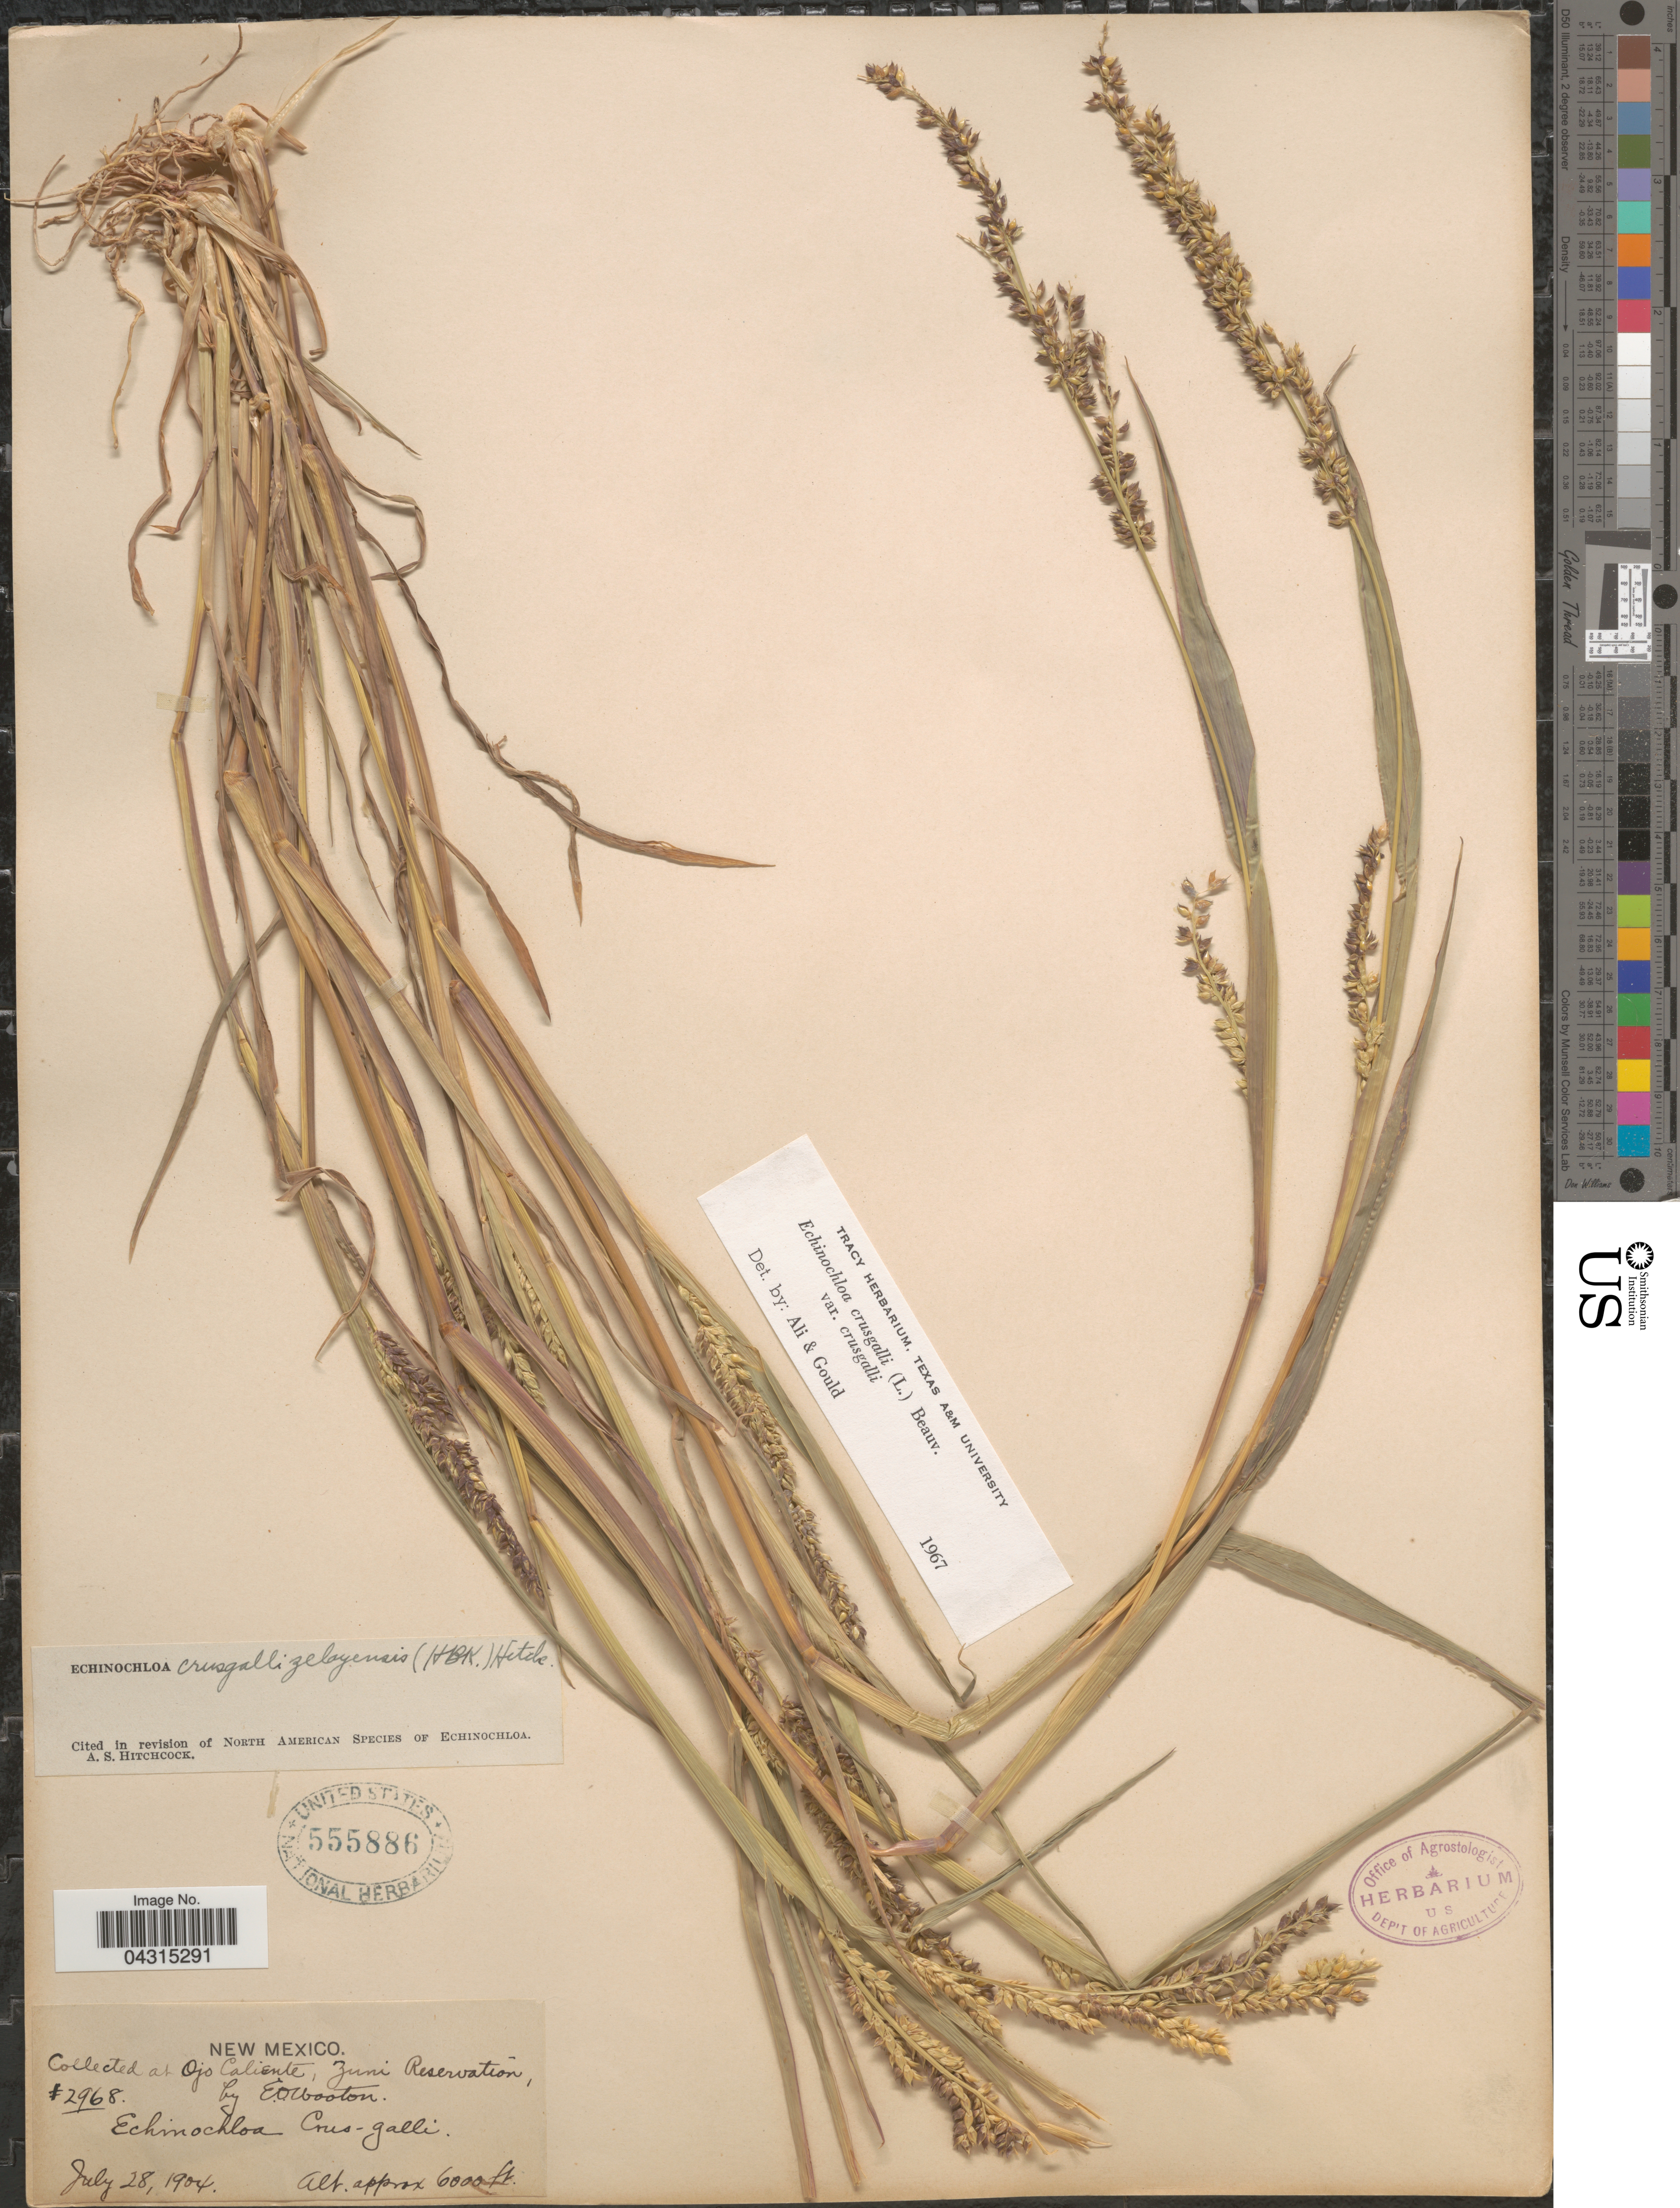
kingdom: Plantae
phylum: Tracheophyta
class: Liliopsida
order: Poales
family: Poaceae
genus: Echinochloa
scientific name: Echinochloa crus-galli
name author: (L.) P. Beauv.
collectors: E. O. Wooton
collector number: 2968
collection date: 1904-07-28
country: United States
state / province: New Mexico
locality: Ojo Caliente, Zuni Reservation.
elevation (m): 1829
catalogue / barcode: US 555886